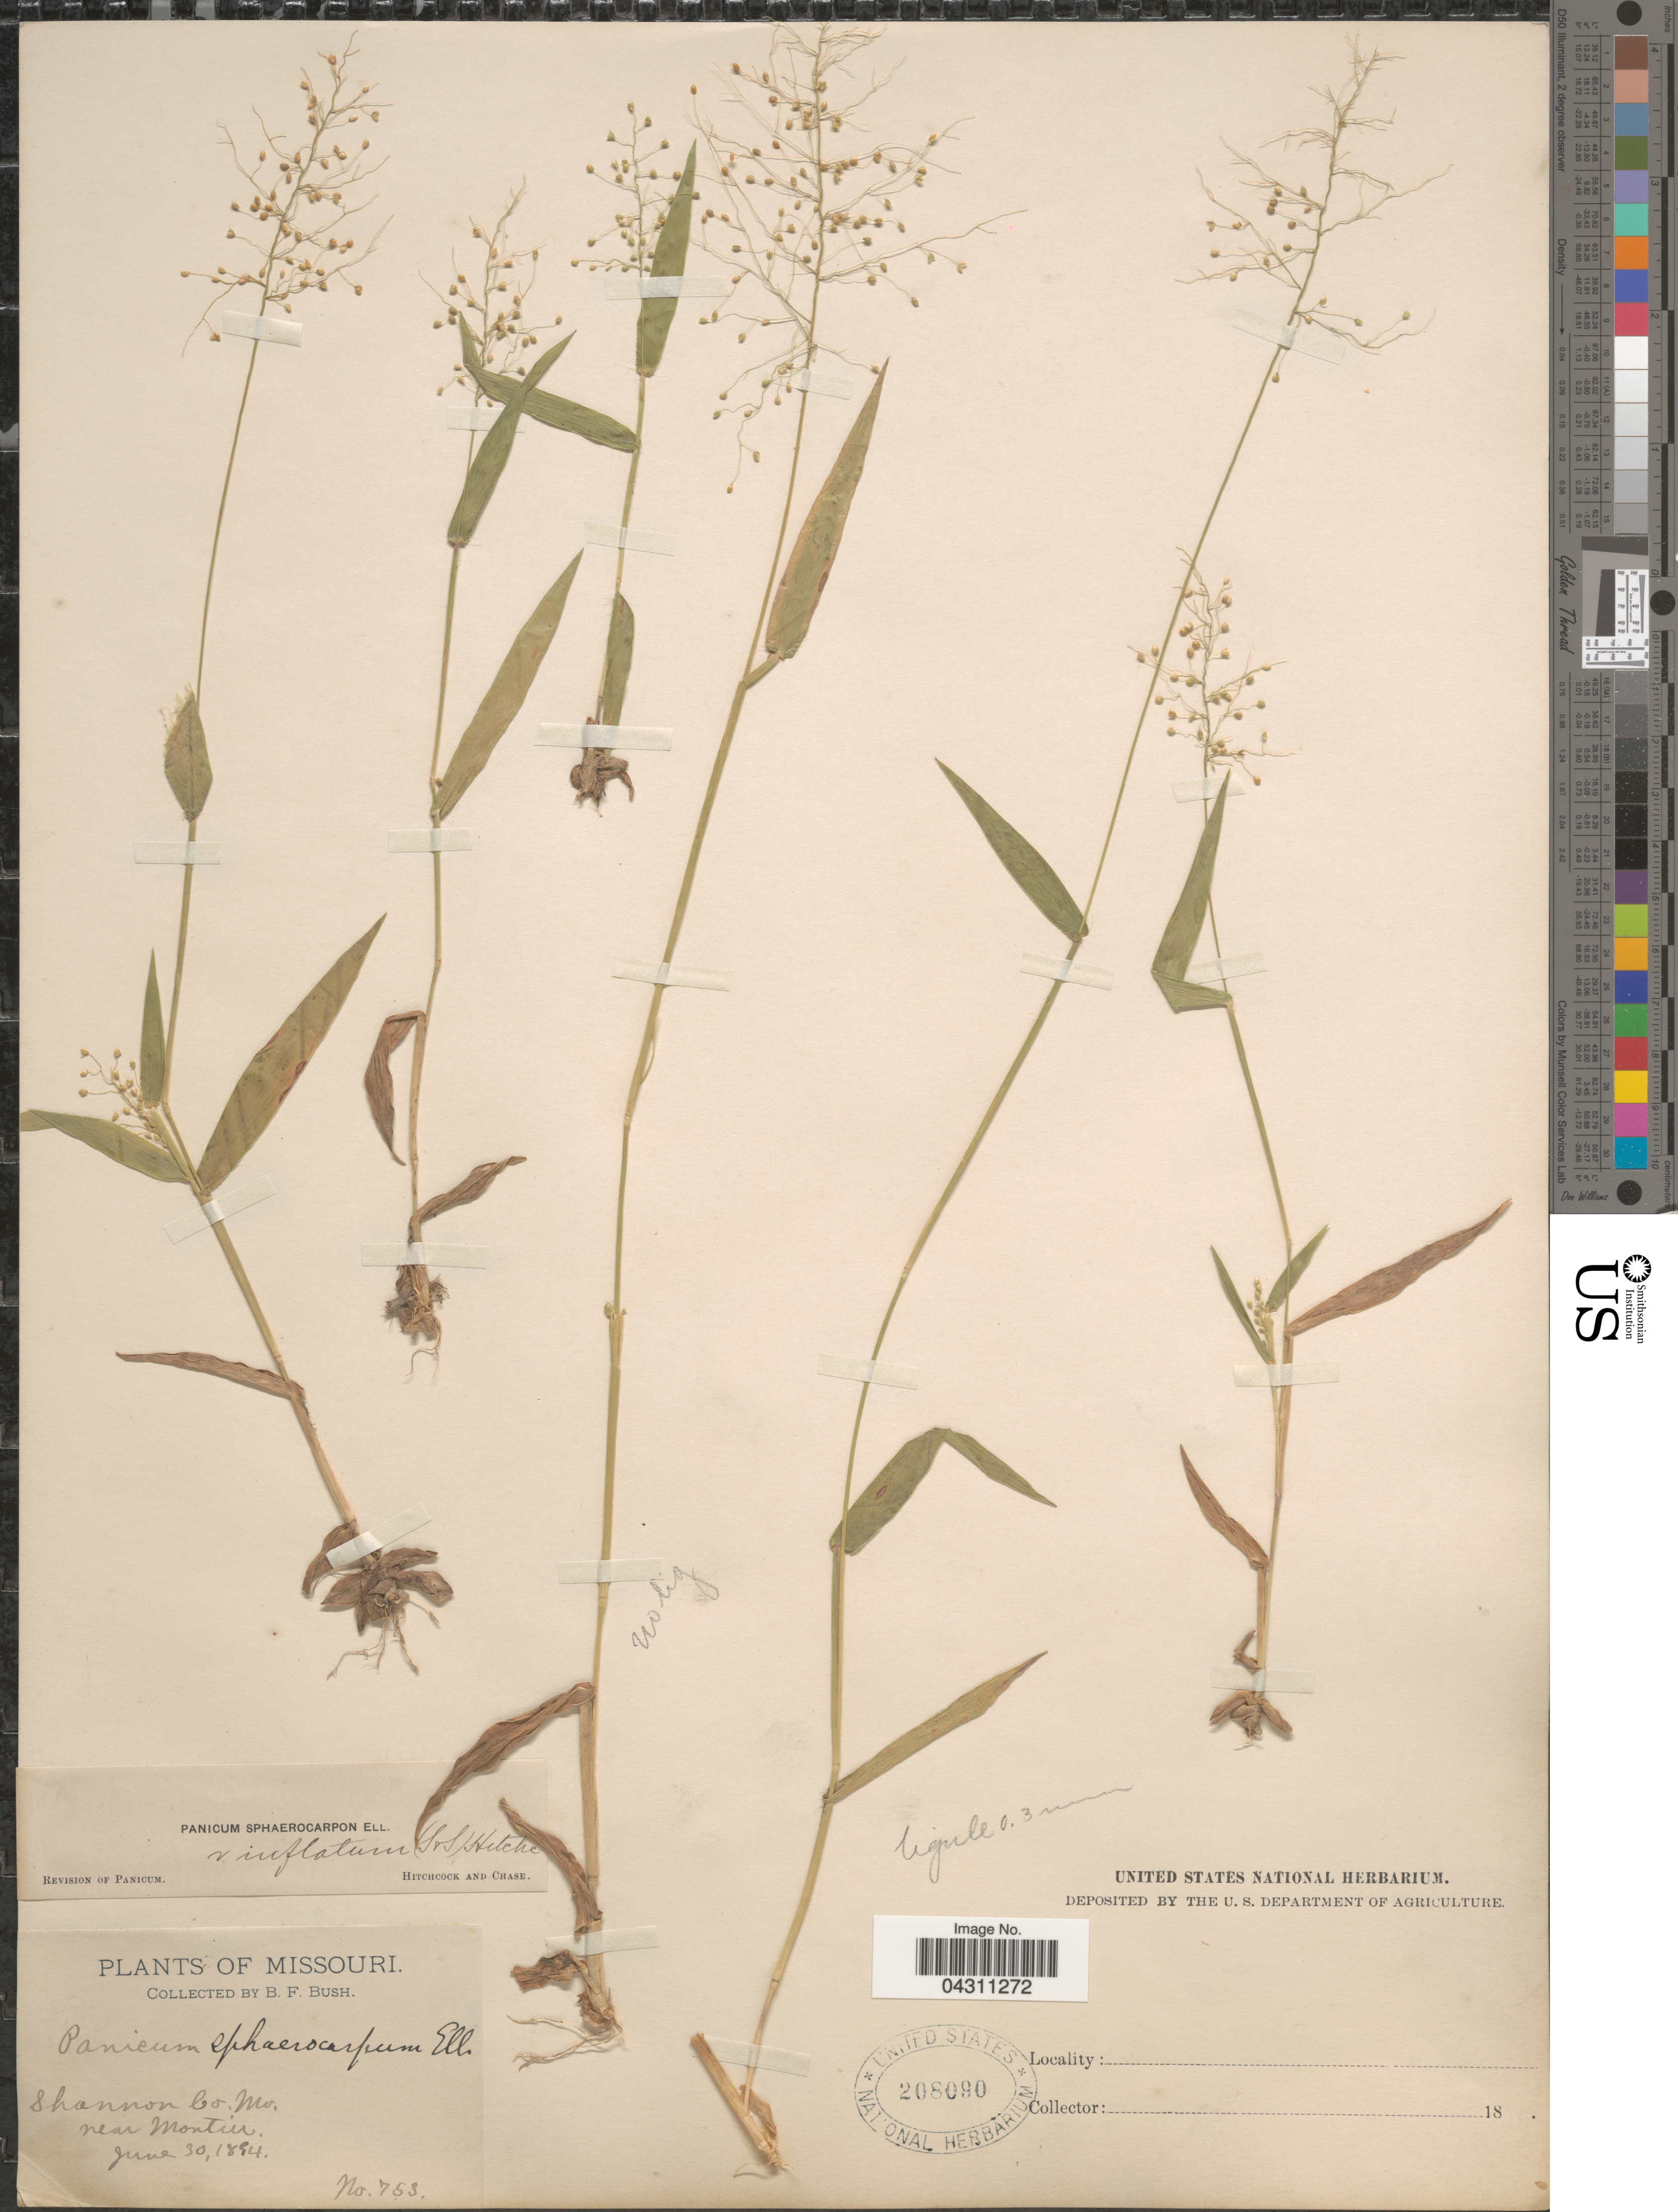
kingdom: Plantae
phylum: Tracheophyta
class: Liliopsida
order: Poales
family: Poaceae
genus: Dichanthelium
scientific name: Dichanthelium sphaerocarpon var. sphaerocarpon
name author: (Elliott) Gould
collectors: B. F. Bush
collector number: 753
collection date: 1894-06-30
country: United States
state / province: Missouri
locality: Shannon Co. Near Montier.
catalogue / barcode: US 208090